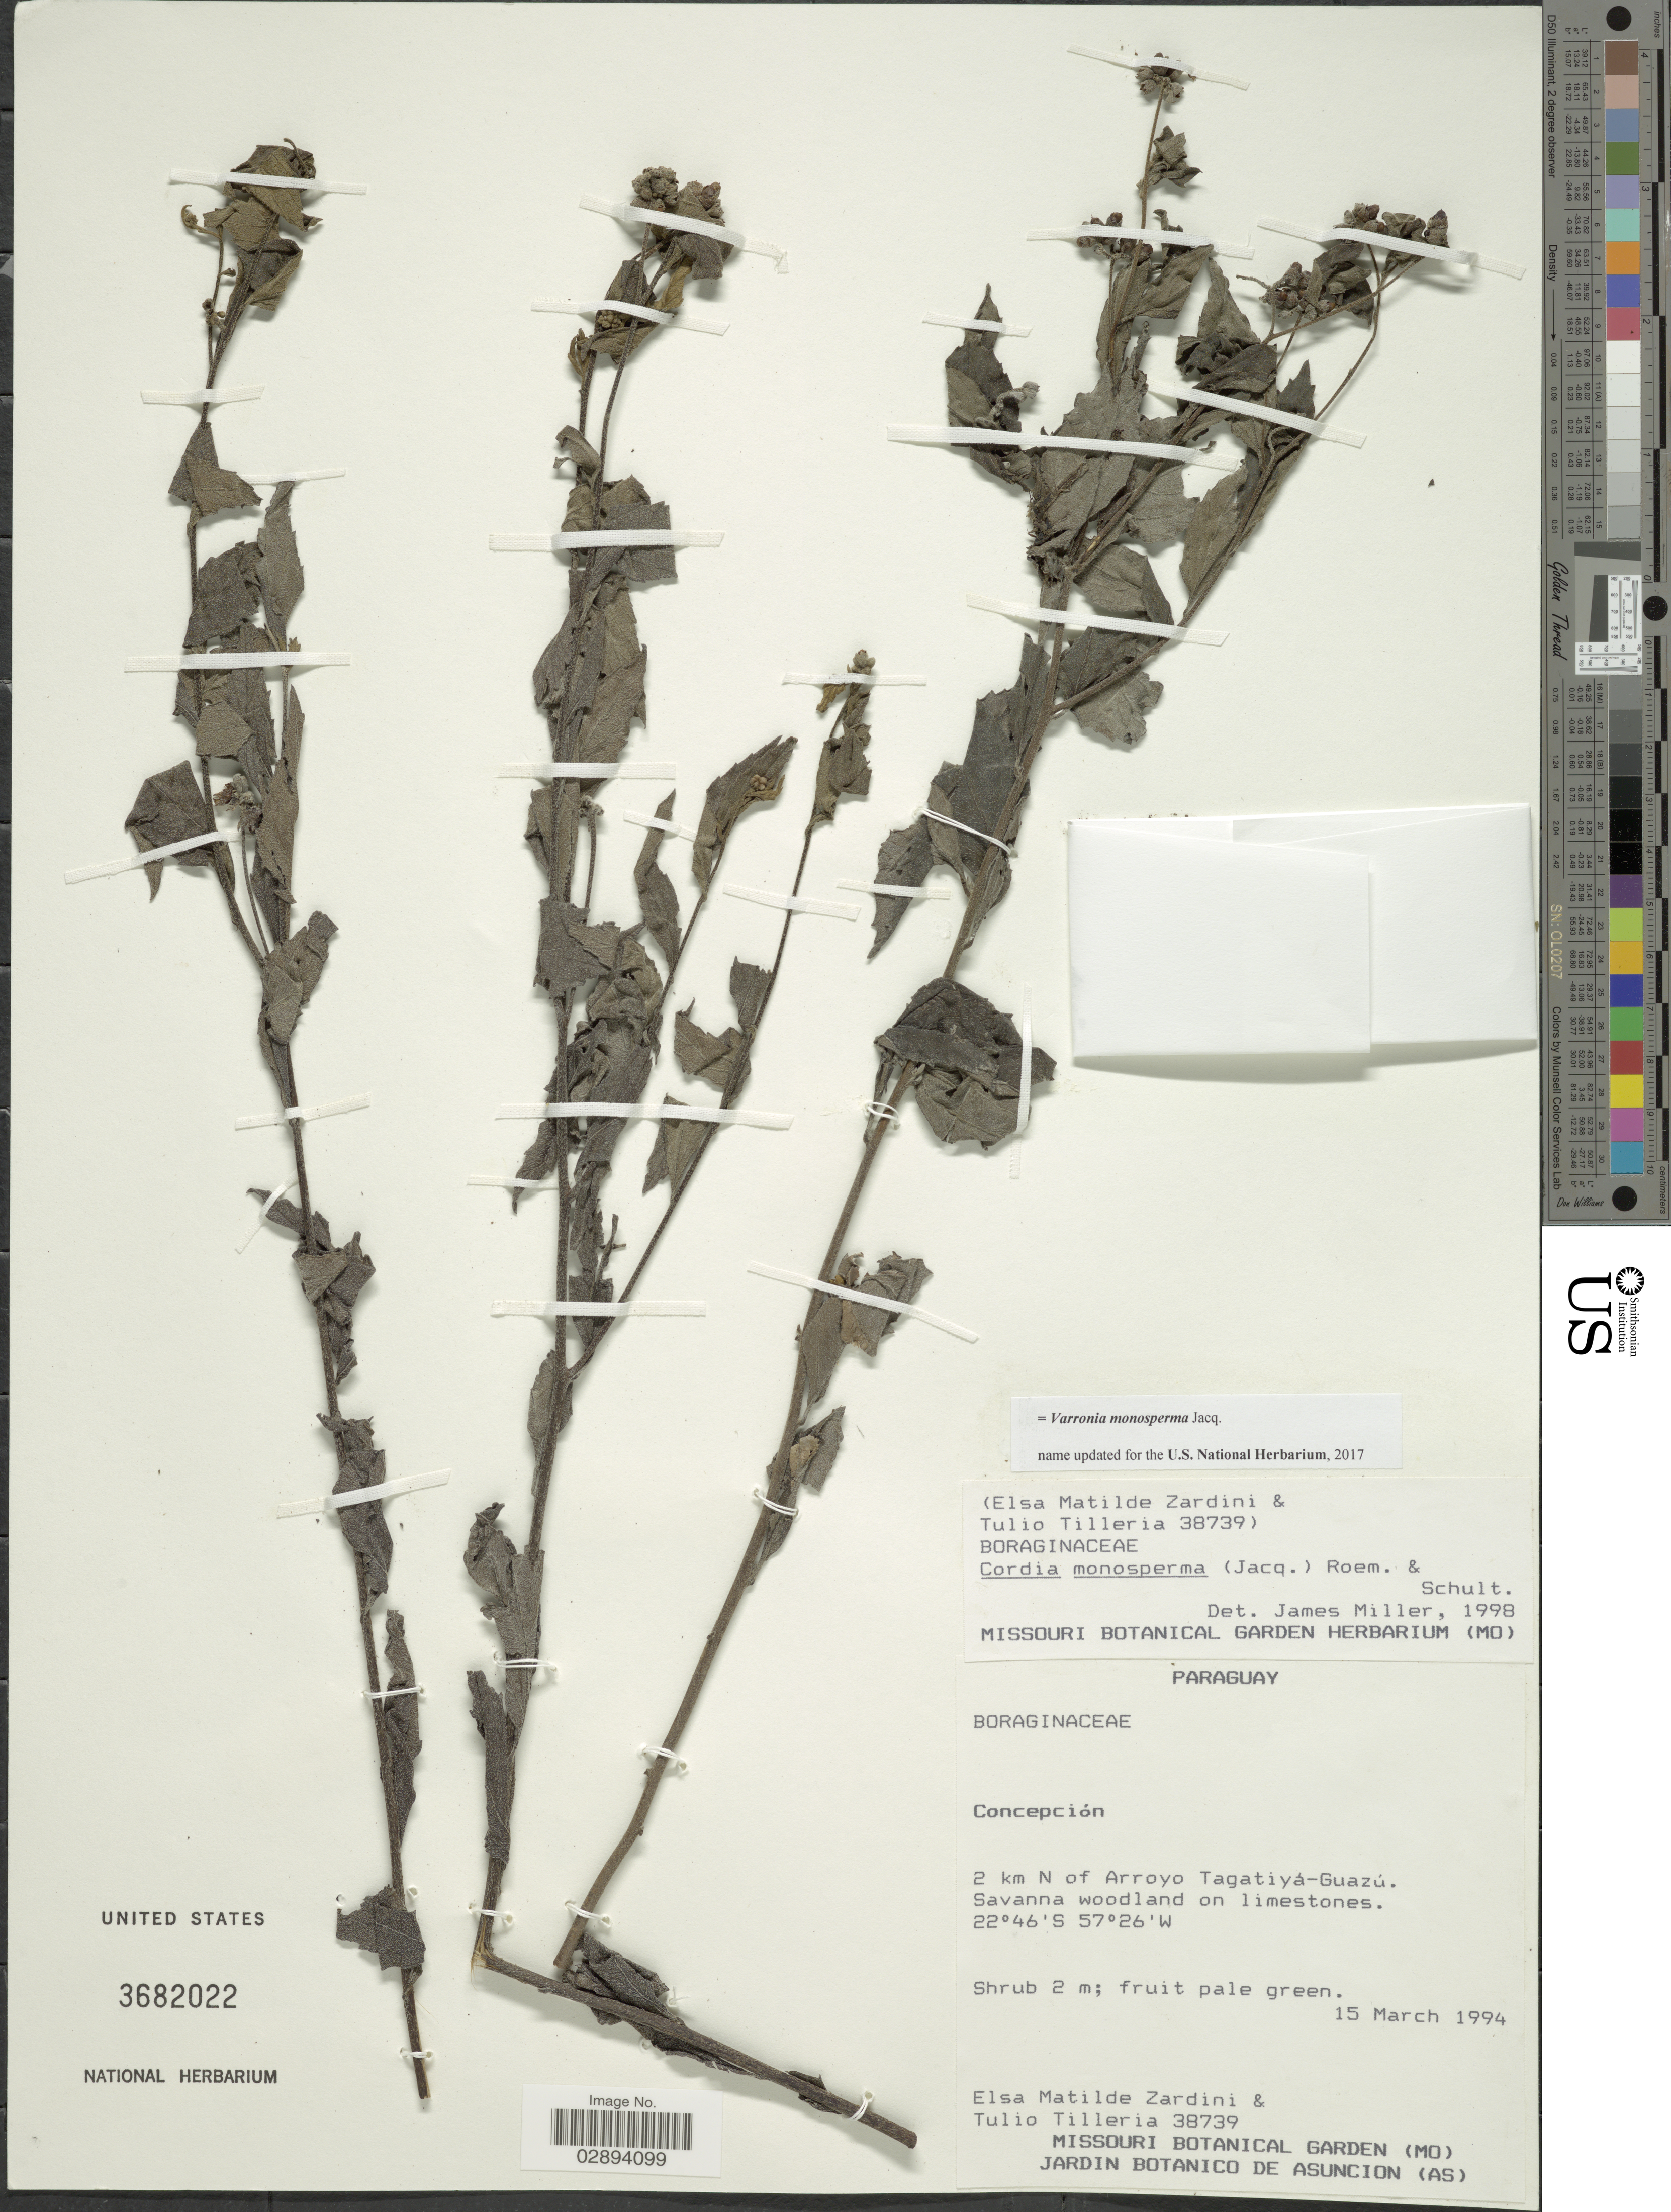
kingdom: Plantae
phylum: Tracheophyta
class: Magnoliopsida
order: Boraginales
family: Cordiaceae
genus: Varronia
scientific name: Varronia monosperma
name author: Jacq.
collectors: E. M. Zardini & T. Tilleria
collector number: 38739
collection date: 1994-03-15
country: Paraguay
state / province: Concepcion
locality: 2 km N of Arroyo Tagatiyá - Guazú.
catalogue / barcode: US 3682022